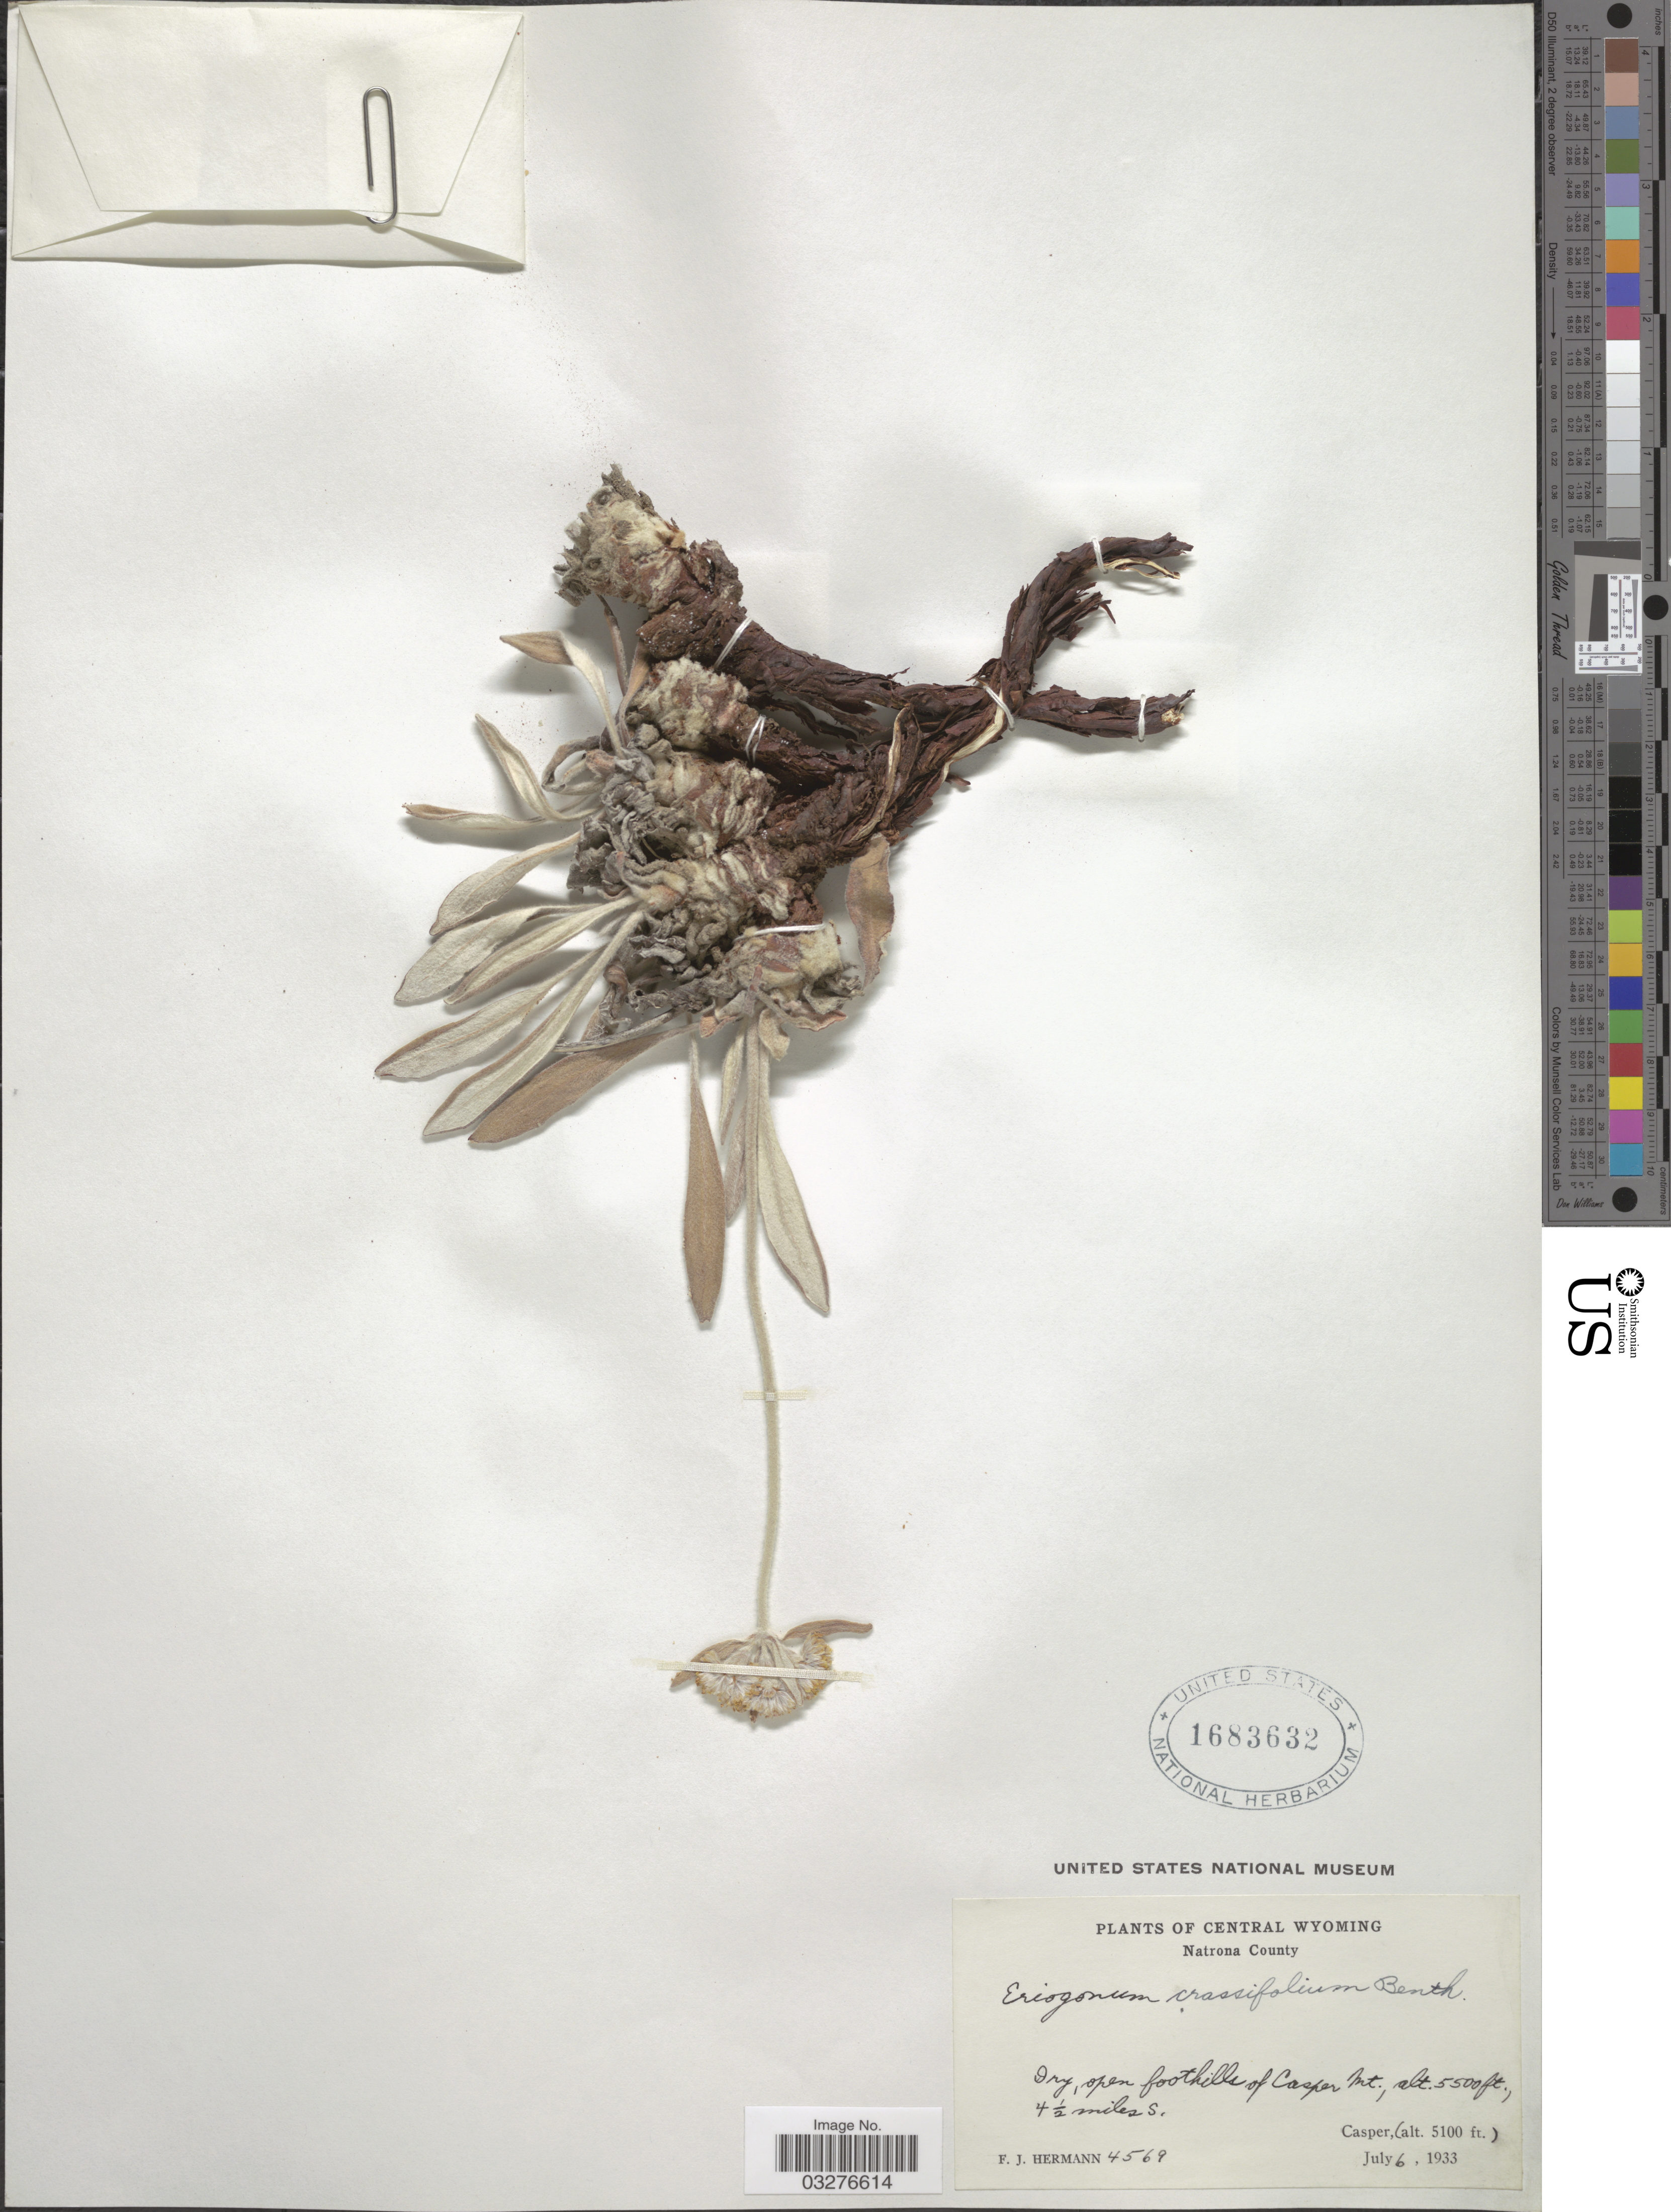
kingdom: Plantae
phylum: Tracheophyta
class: Magnoliopsida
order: Caryophyllales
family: Polygonaceae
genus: Eriogonum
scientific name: Eriogonum flavum var. flavum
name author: Nutt. ex Benth.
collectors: F. J. Hermann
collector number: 4569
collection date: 1933-07-06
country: United States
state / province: Wyoming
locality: Central Wyoming, Natrona County, foothills of Casper Mt., 4½ miles S., Casper.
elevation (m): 1554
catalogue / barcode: US 1683632